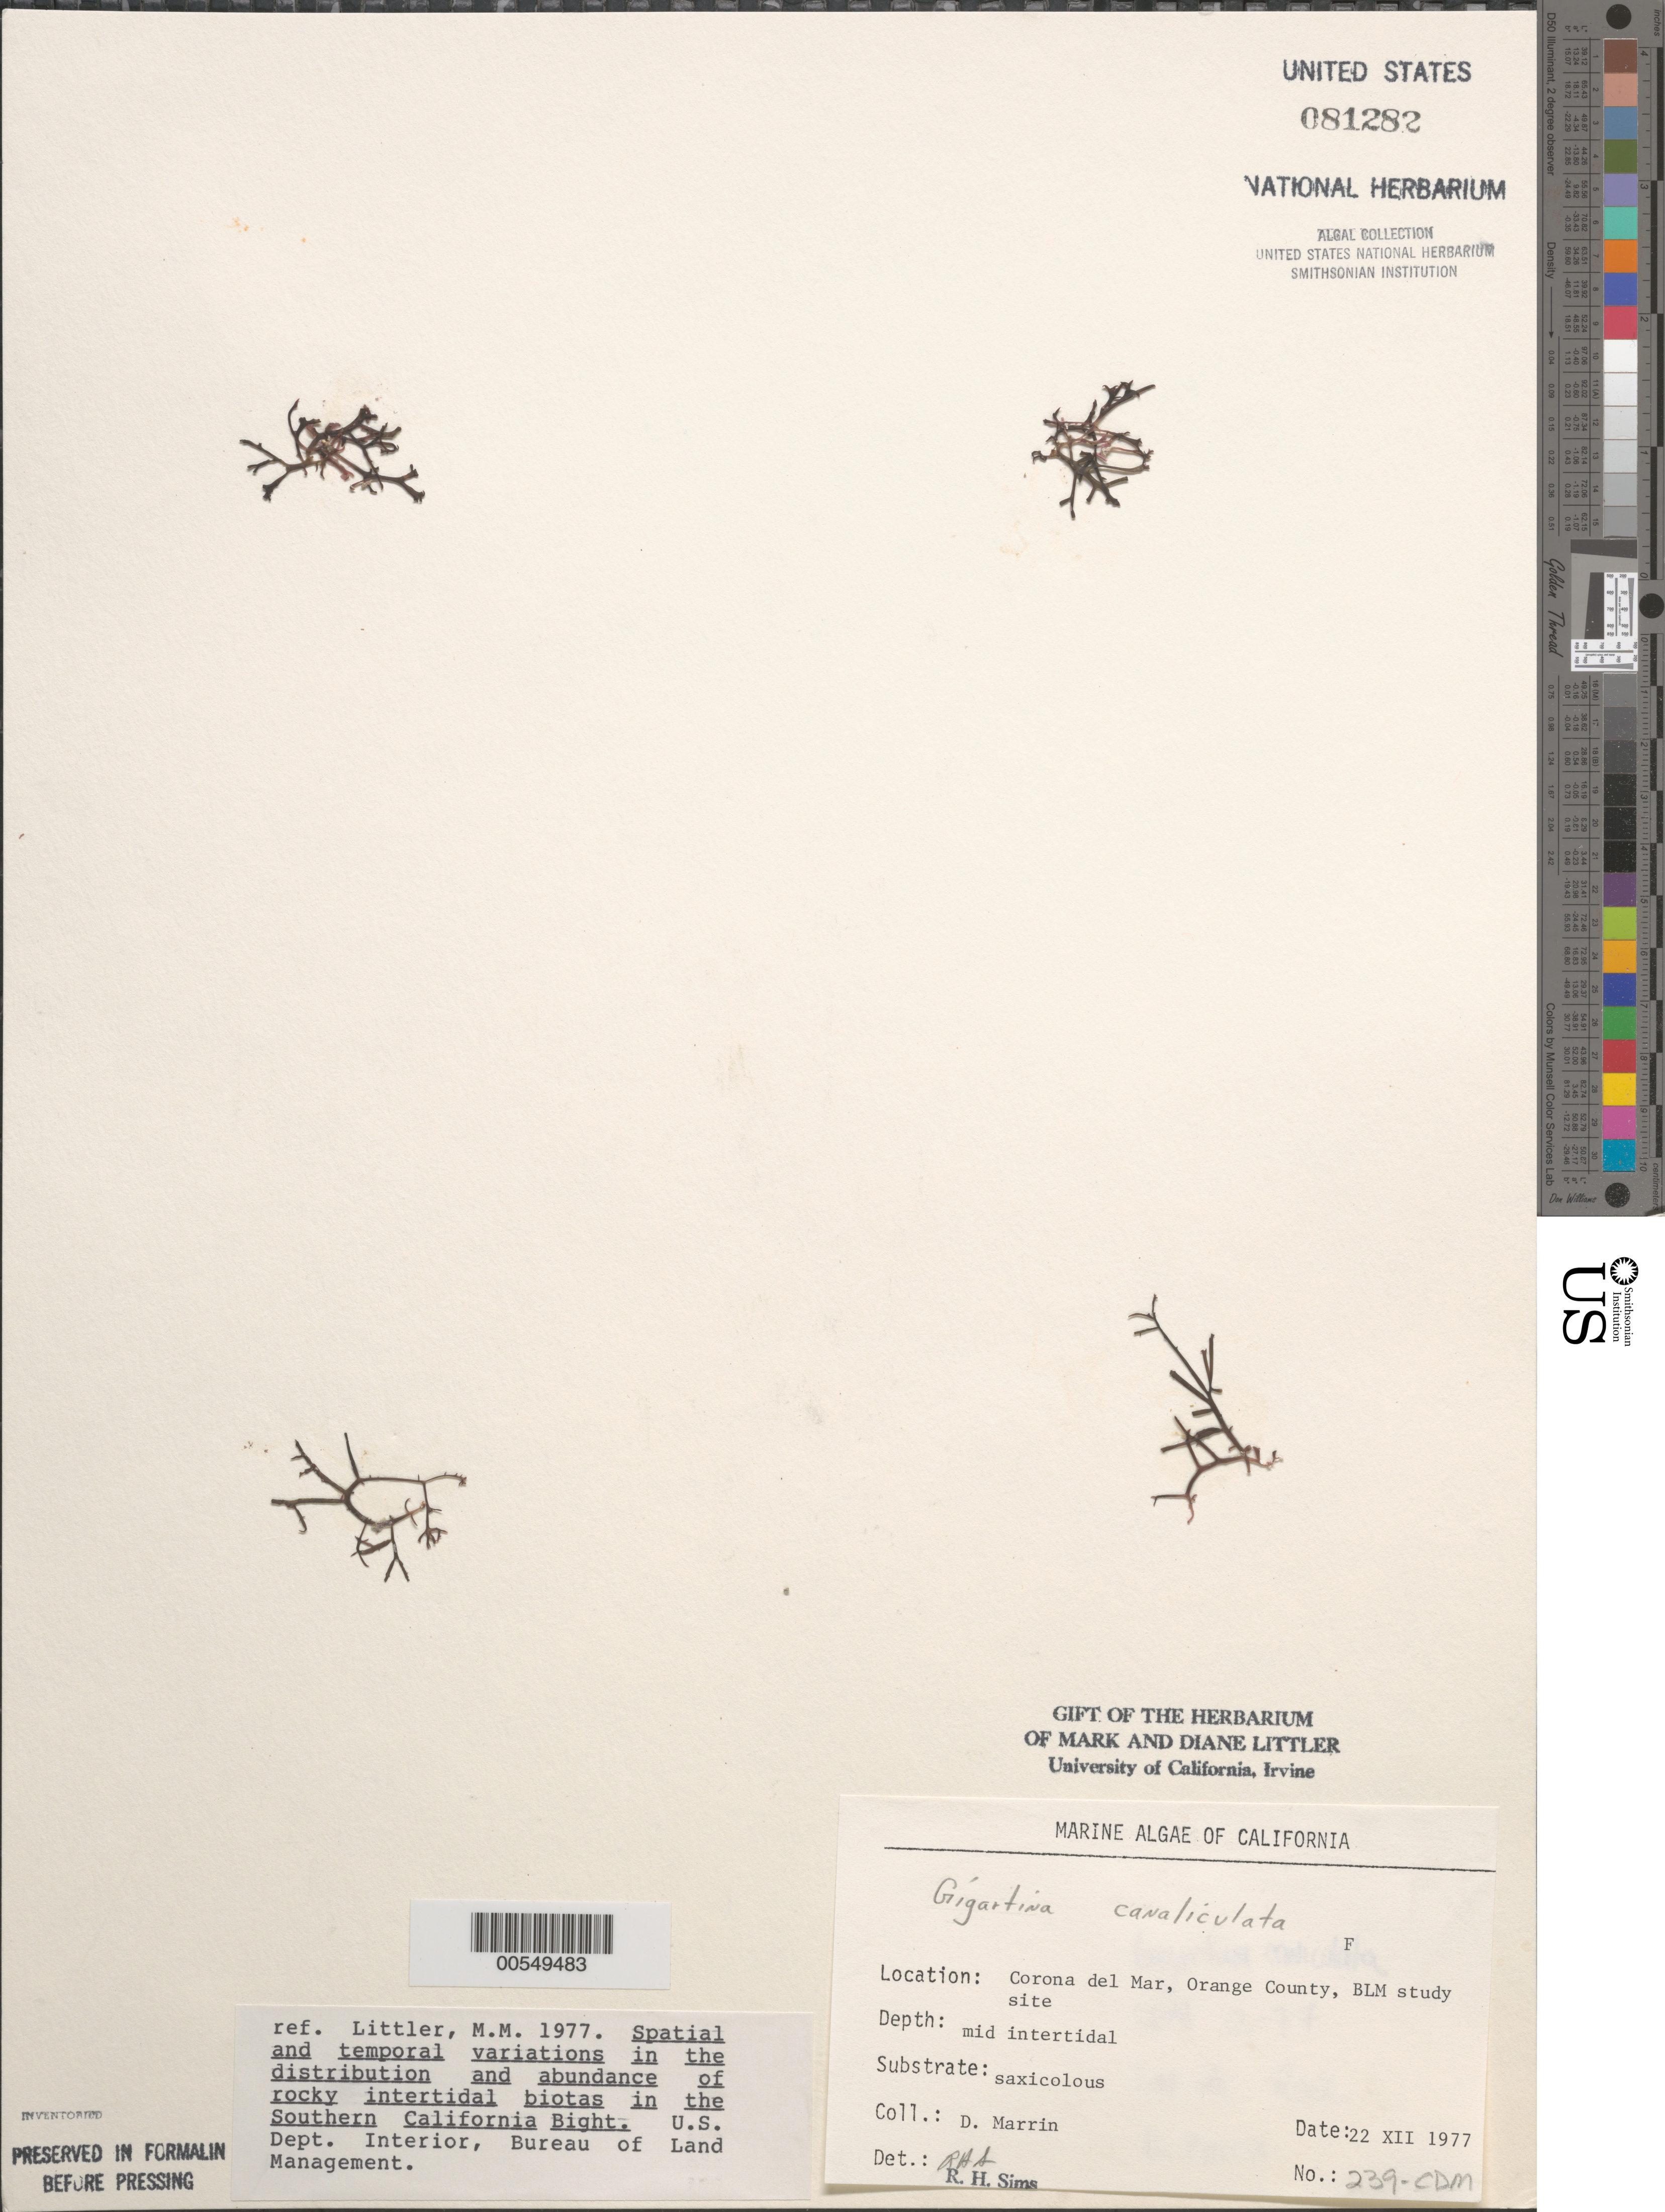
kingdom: Plantae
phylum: Rhodophyta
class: Florideophyceae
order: Gigartinales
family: Gigartinaceae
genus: Chondracanthus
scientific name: Chondracanthus canaliculatus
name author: (Harv.) Guiry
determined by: Algae name updating Project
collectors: D. Marrin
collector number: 239-CDM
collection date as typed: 22 Dec 1977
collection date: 1977-12-22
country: United States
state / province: California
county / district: Orange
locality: Corona del Mar, mouth of Morning Canyon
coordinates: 33 35'14"N, 117 51'54"W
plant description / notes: BLM-SOCALBIGHT Rocky Intertidal Survey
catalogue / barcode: US 81282